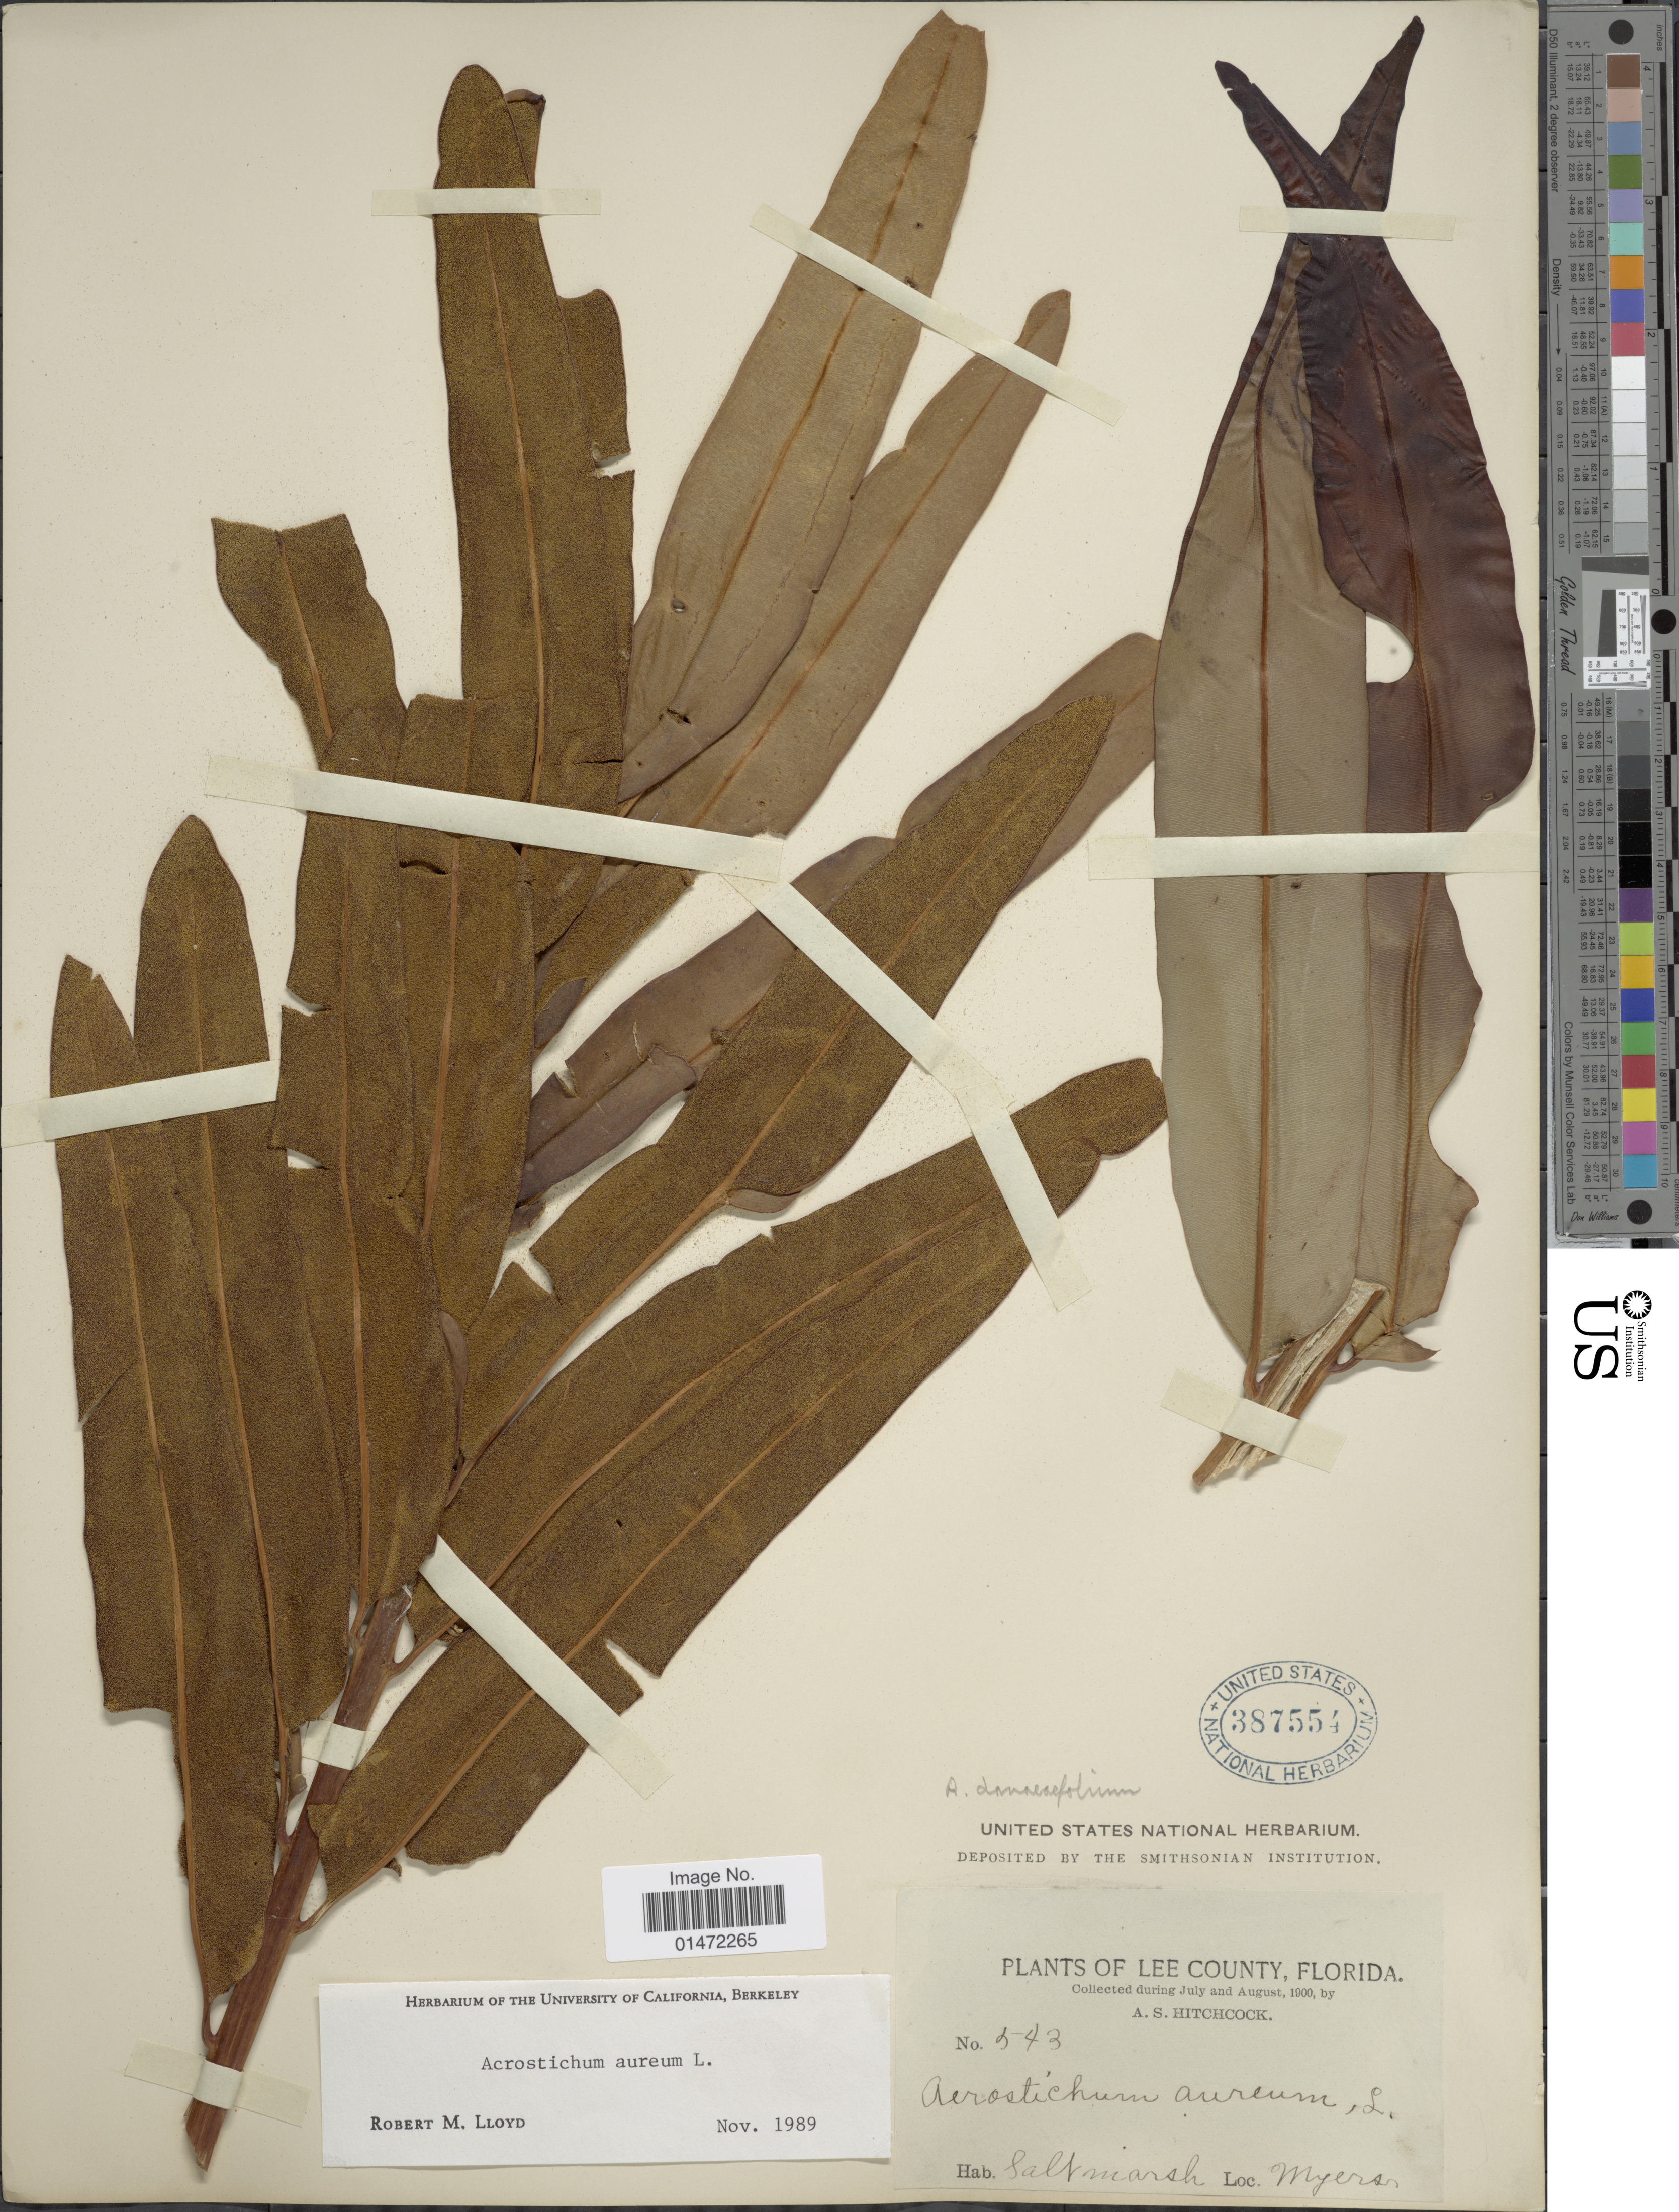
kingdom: Plantae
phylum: Tracheophyta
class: Polypodiopsida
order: Polypodiales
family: Pteridaceae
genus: Acrostichum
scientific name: Acrostichum aureum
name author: L.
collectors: A. S. Hitchcock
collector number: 543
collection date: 1900-07/1900-08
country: United States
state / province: Florida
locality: Lee County. Myers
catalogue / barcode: US 387554